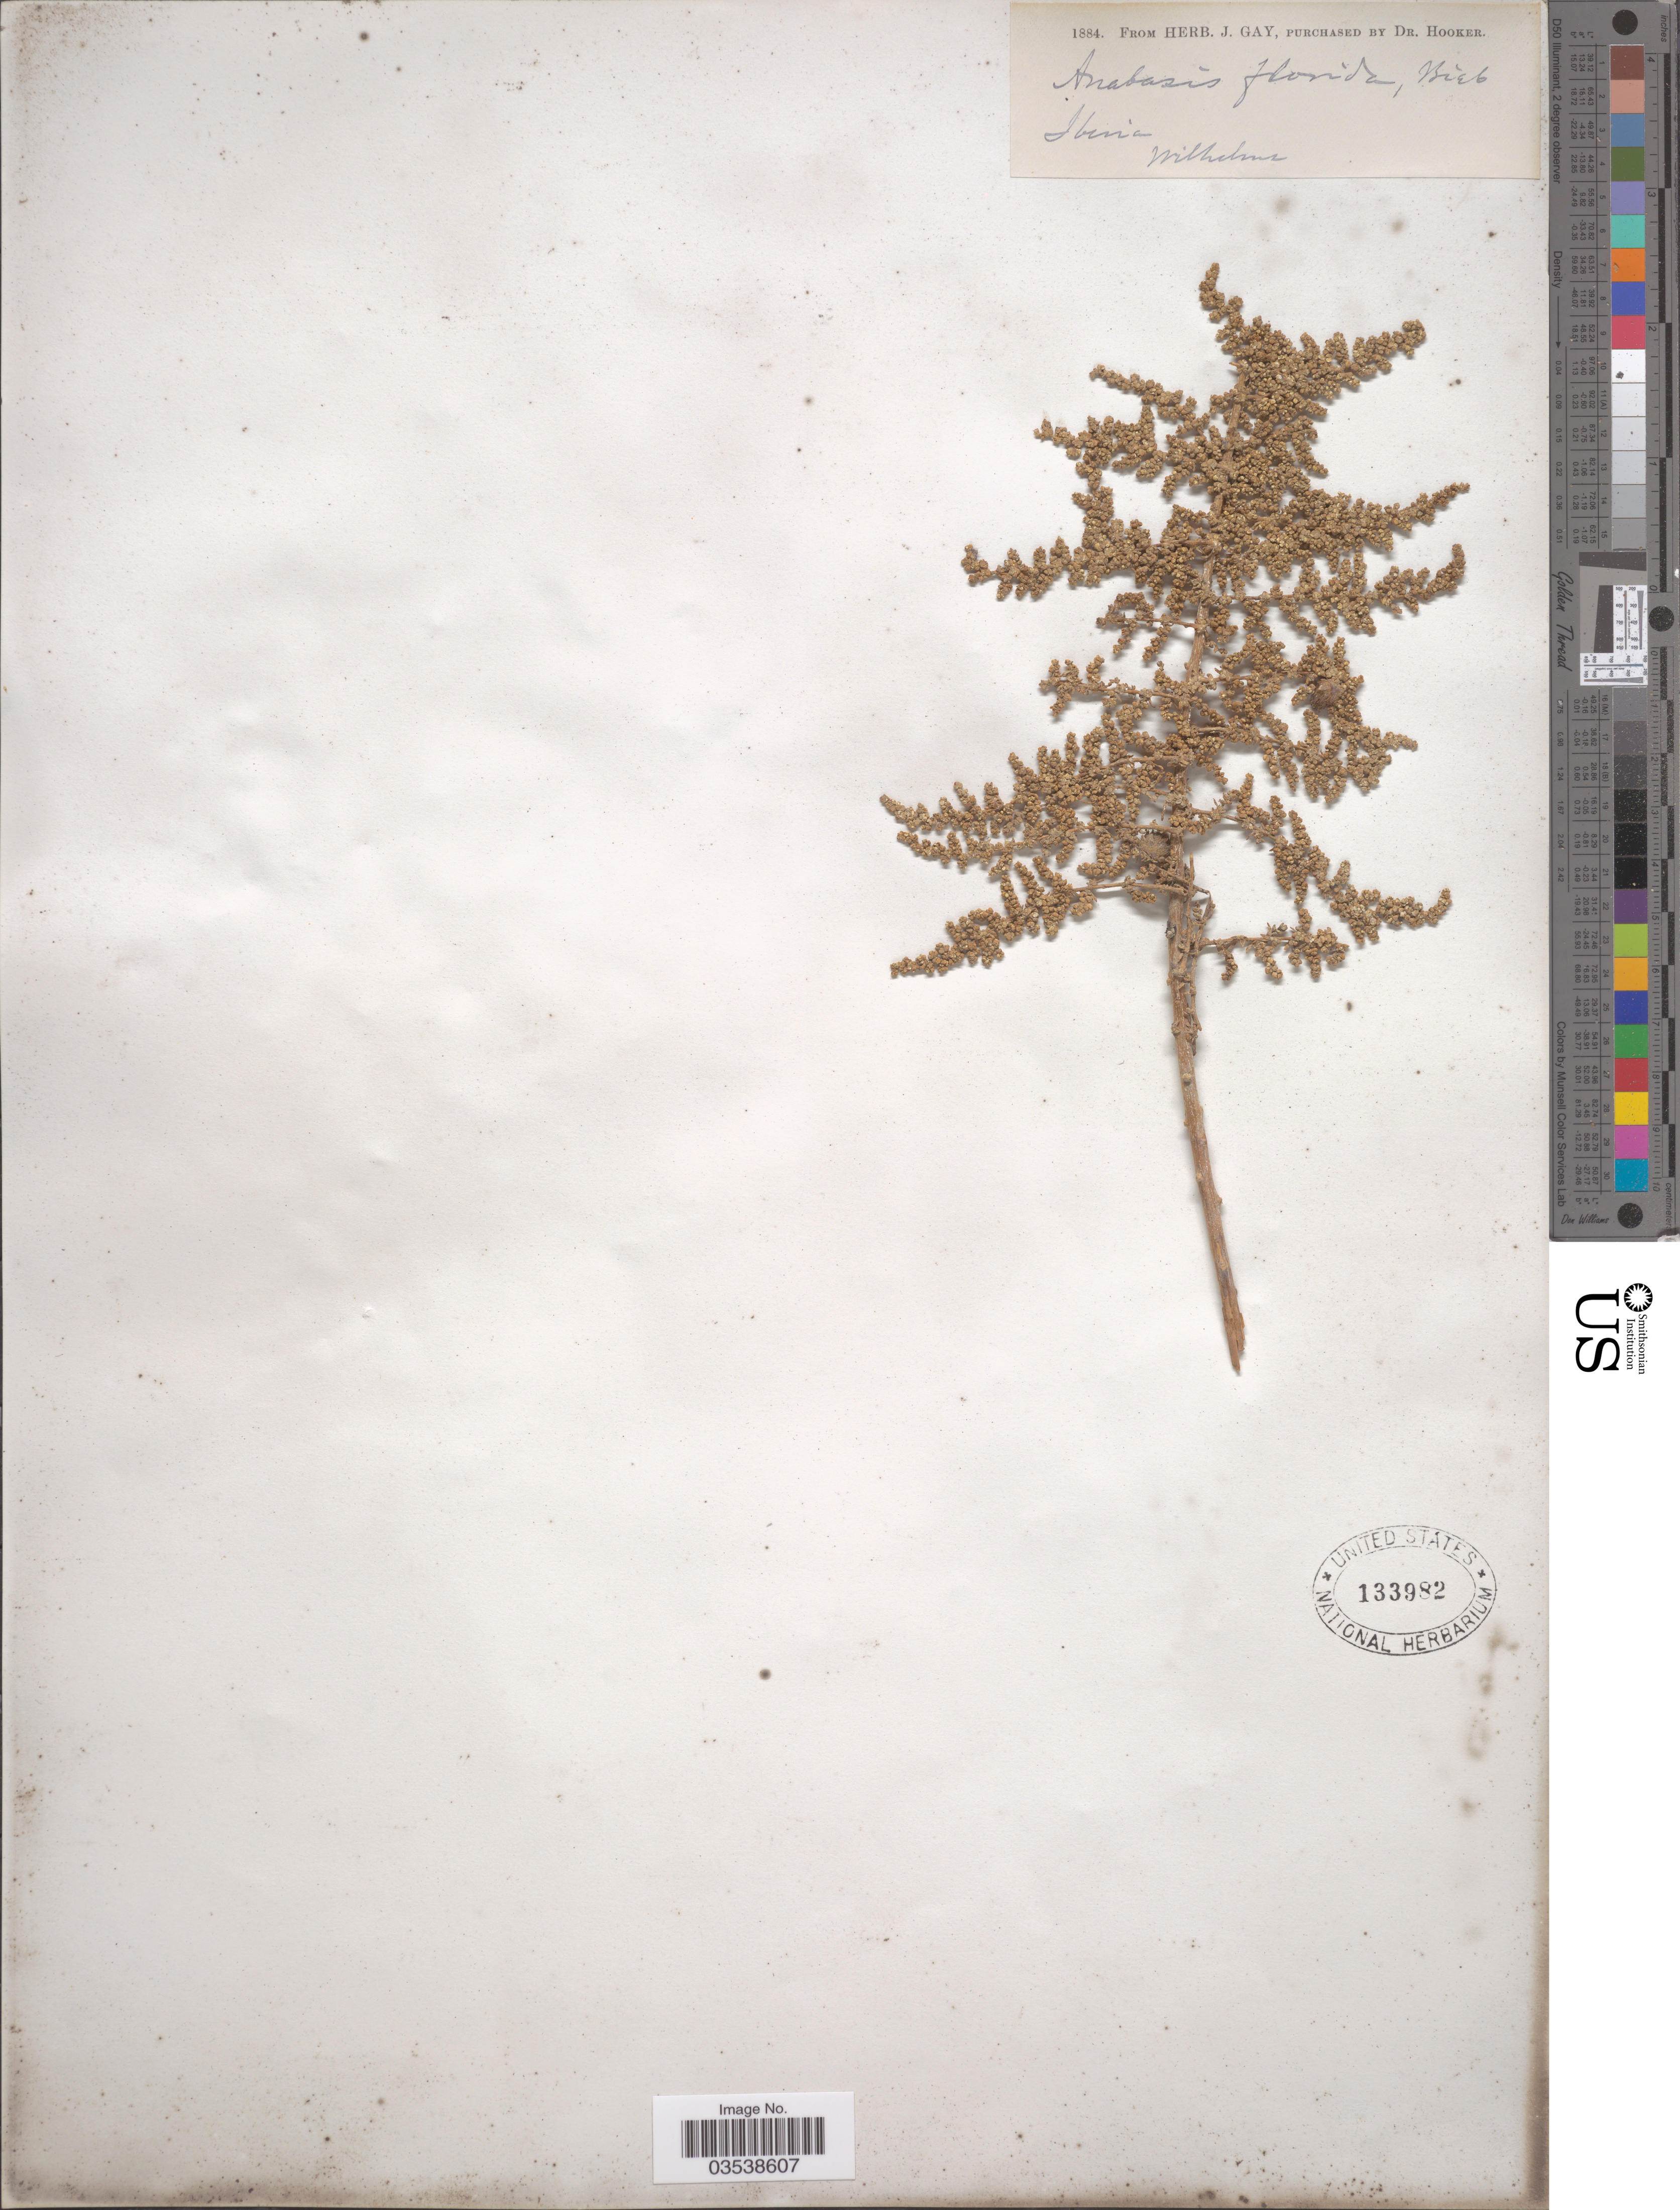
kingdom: Plantae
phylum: Tracheophyta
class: Magnoliopsida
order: Caryophyllales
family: Amaranthaceae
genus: Anabasis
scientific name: Anabasis florida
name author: M. Bieb.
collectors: C. Wilhelms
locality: Iberia.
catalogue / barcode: US 133982